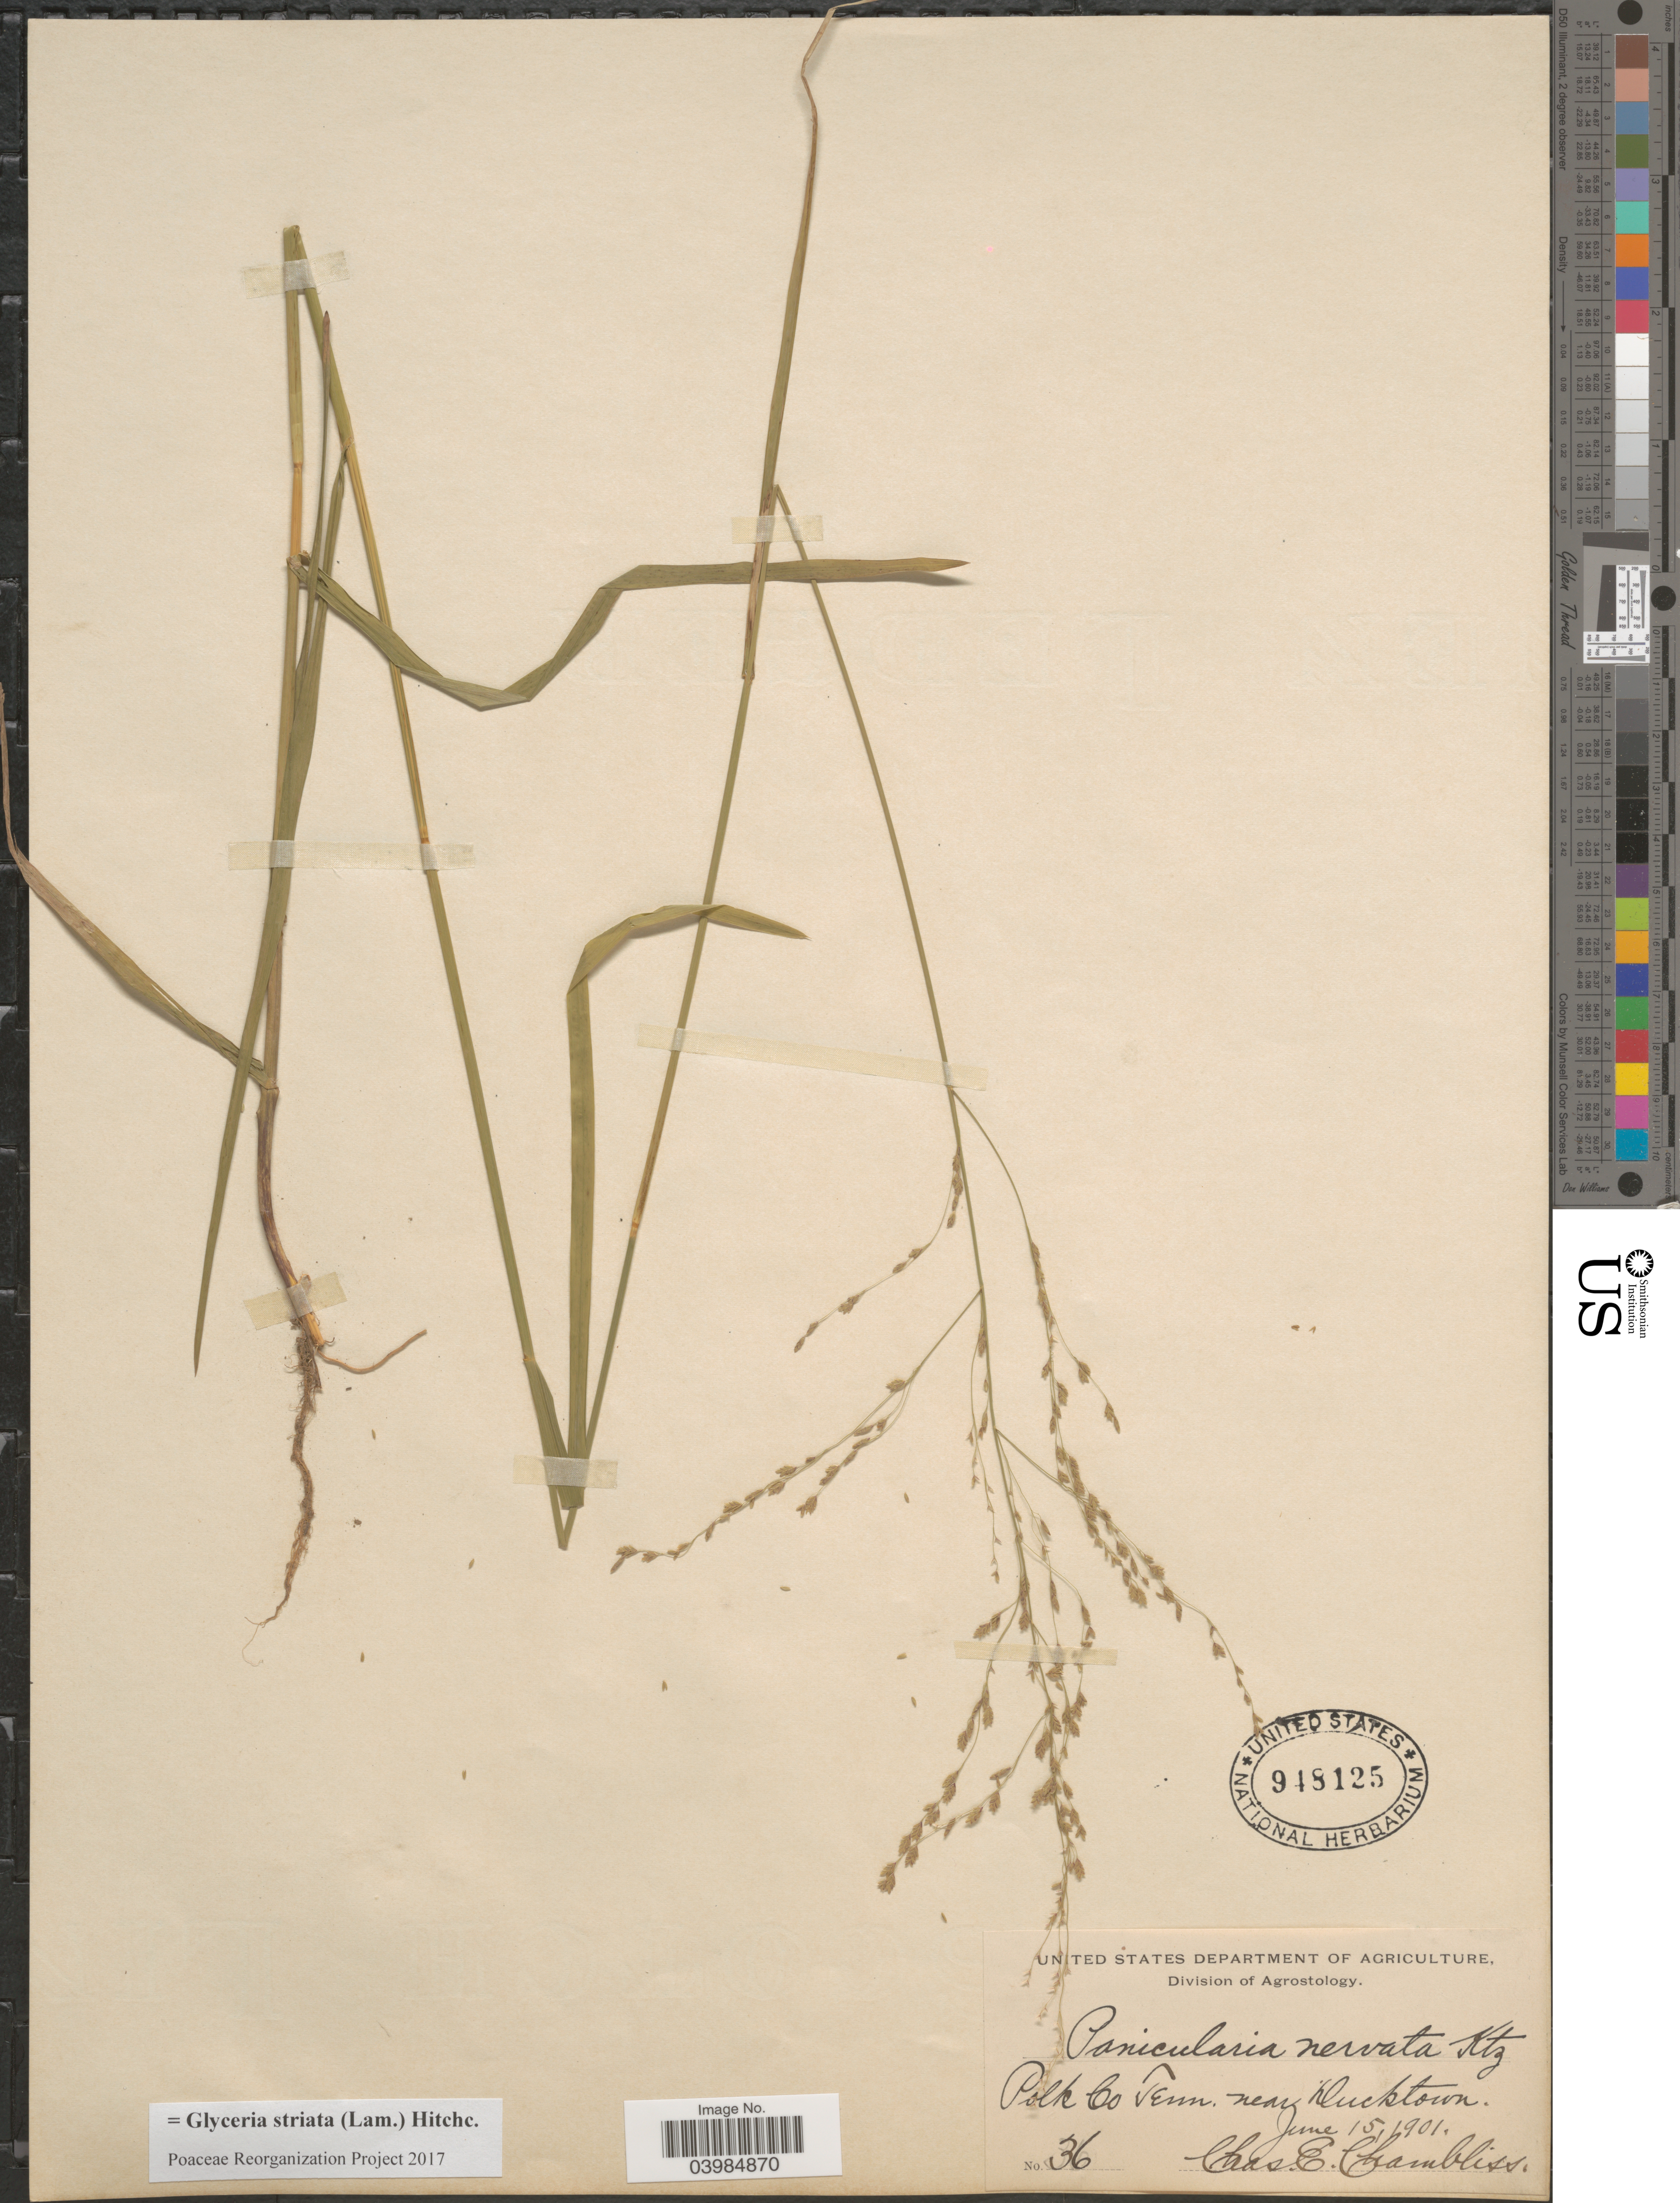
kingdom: Plantae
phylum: Tracheophyta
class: Liliopsida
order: Poales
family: Poaceae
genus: Glyceria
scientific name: Glyceria striata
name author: (Lam.) Hitchc.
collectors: C. Chambliss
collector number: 36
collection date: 1901-06-15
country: United States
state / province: Tennessee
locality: Polk Co., near Ducktown.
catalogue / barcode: US 948125